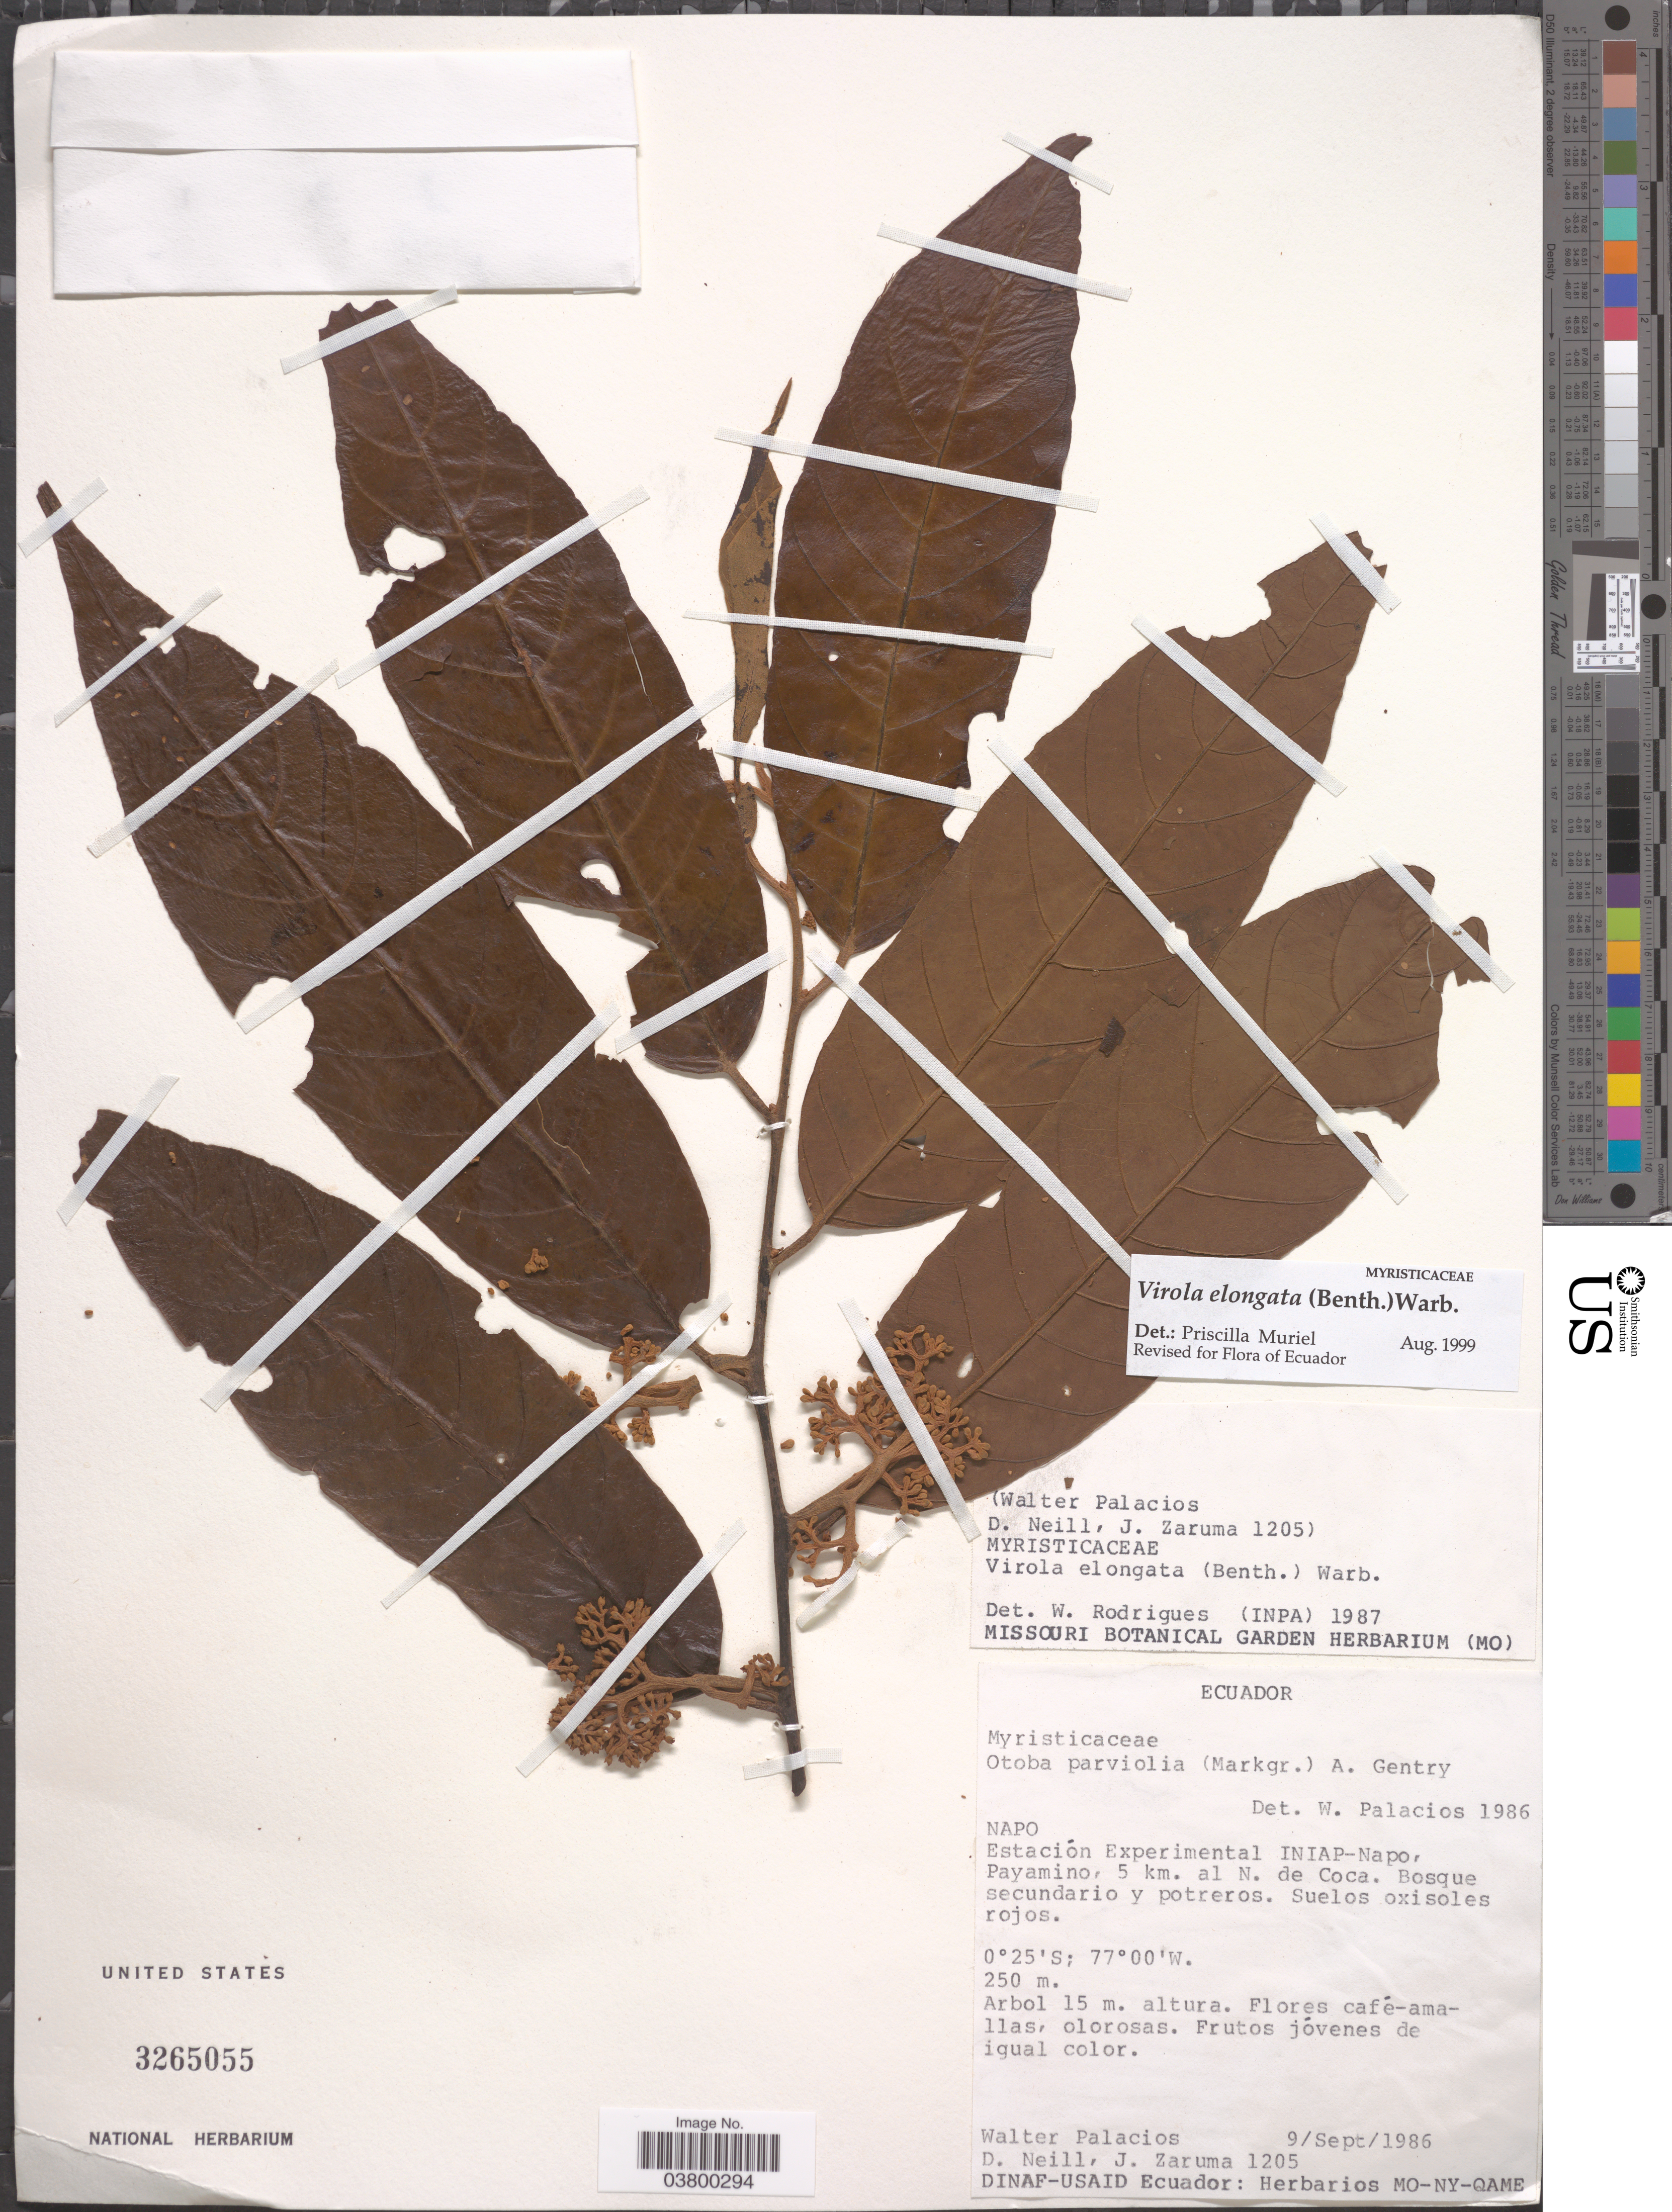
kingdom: Plantae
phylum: Tracheophyta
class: Magnoliopsida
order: Magnoliales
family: Myristicaceae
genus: Virola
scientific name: Virola elongata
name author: (Benth.) Warb.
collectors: W. Palacios, D. Neill & J. Zaruma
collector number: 1205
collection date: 1986-09-09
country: Ecuador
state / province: Napo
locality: Estación Experimental INIAP-Napo, Payamino, 5 km. al N. de Coca.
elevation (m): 250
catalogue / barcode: US 3265055